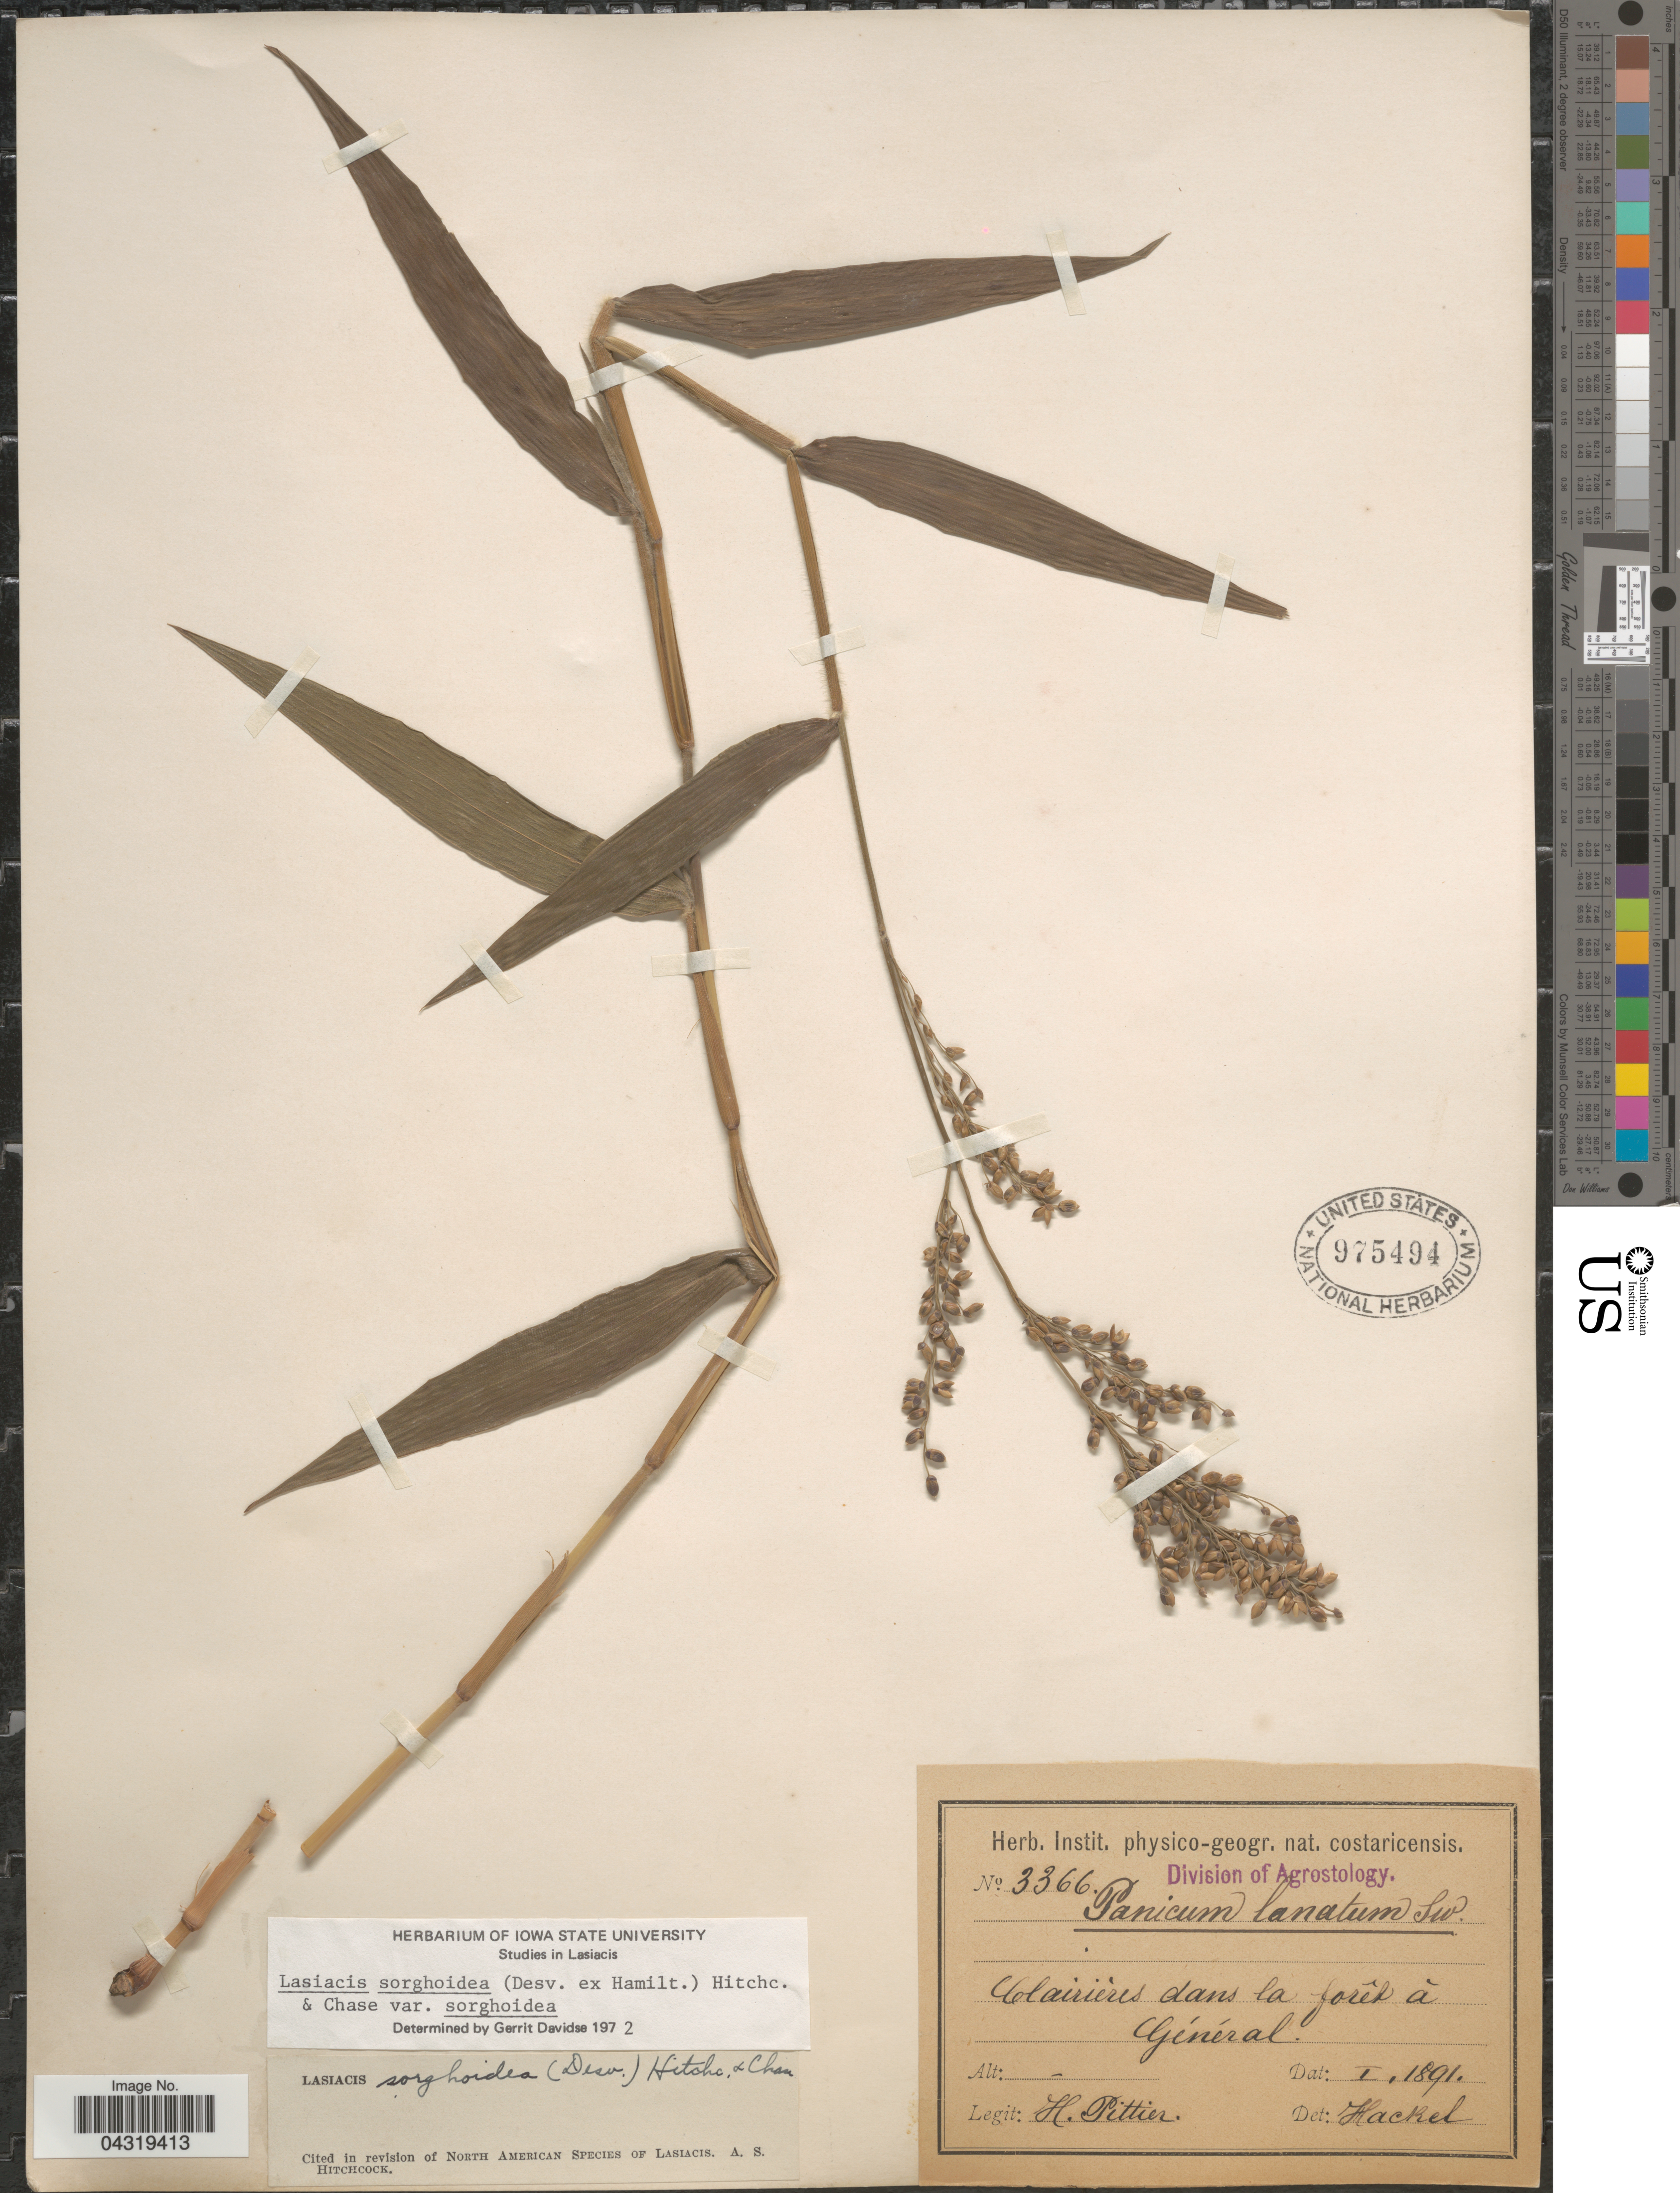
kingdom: Plantae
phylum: Tracheophyta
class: Liliopsida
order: Poales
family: Poaceae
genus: Lasiacis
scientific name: Lasiacis sorghoidea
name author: (Desv. ex Ham.) Hitchc. & Chase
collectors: H. F. Pittier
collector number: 3366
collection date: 1891-01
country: Costa Rica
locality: Clairieres dans la forêt à Général.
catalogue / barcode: US 975494